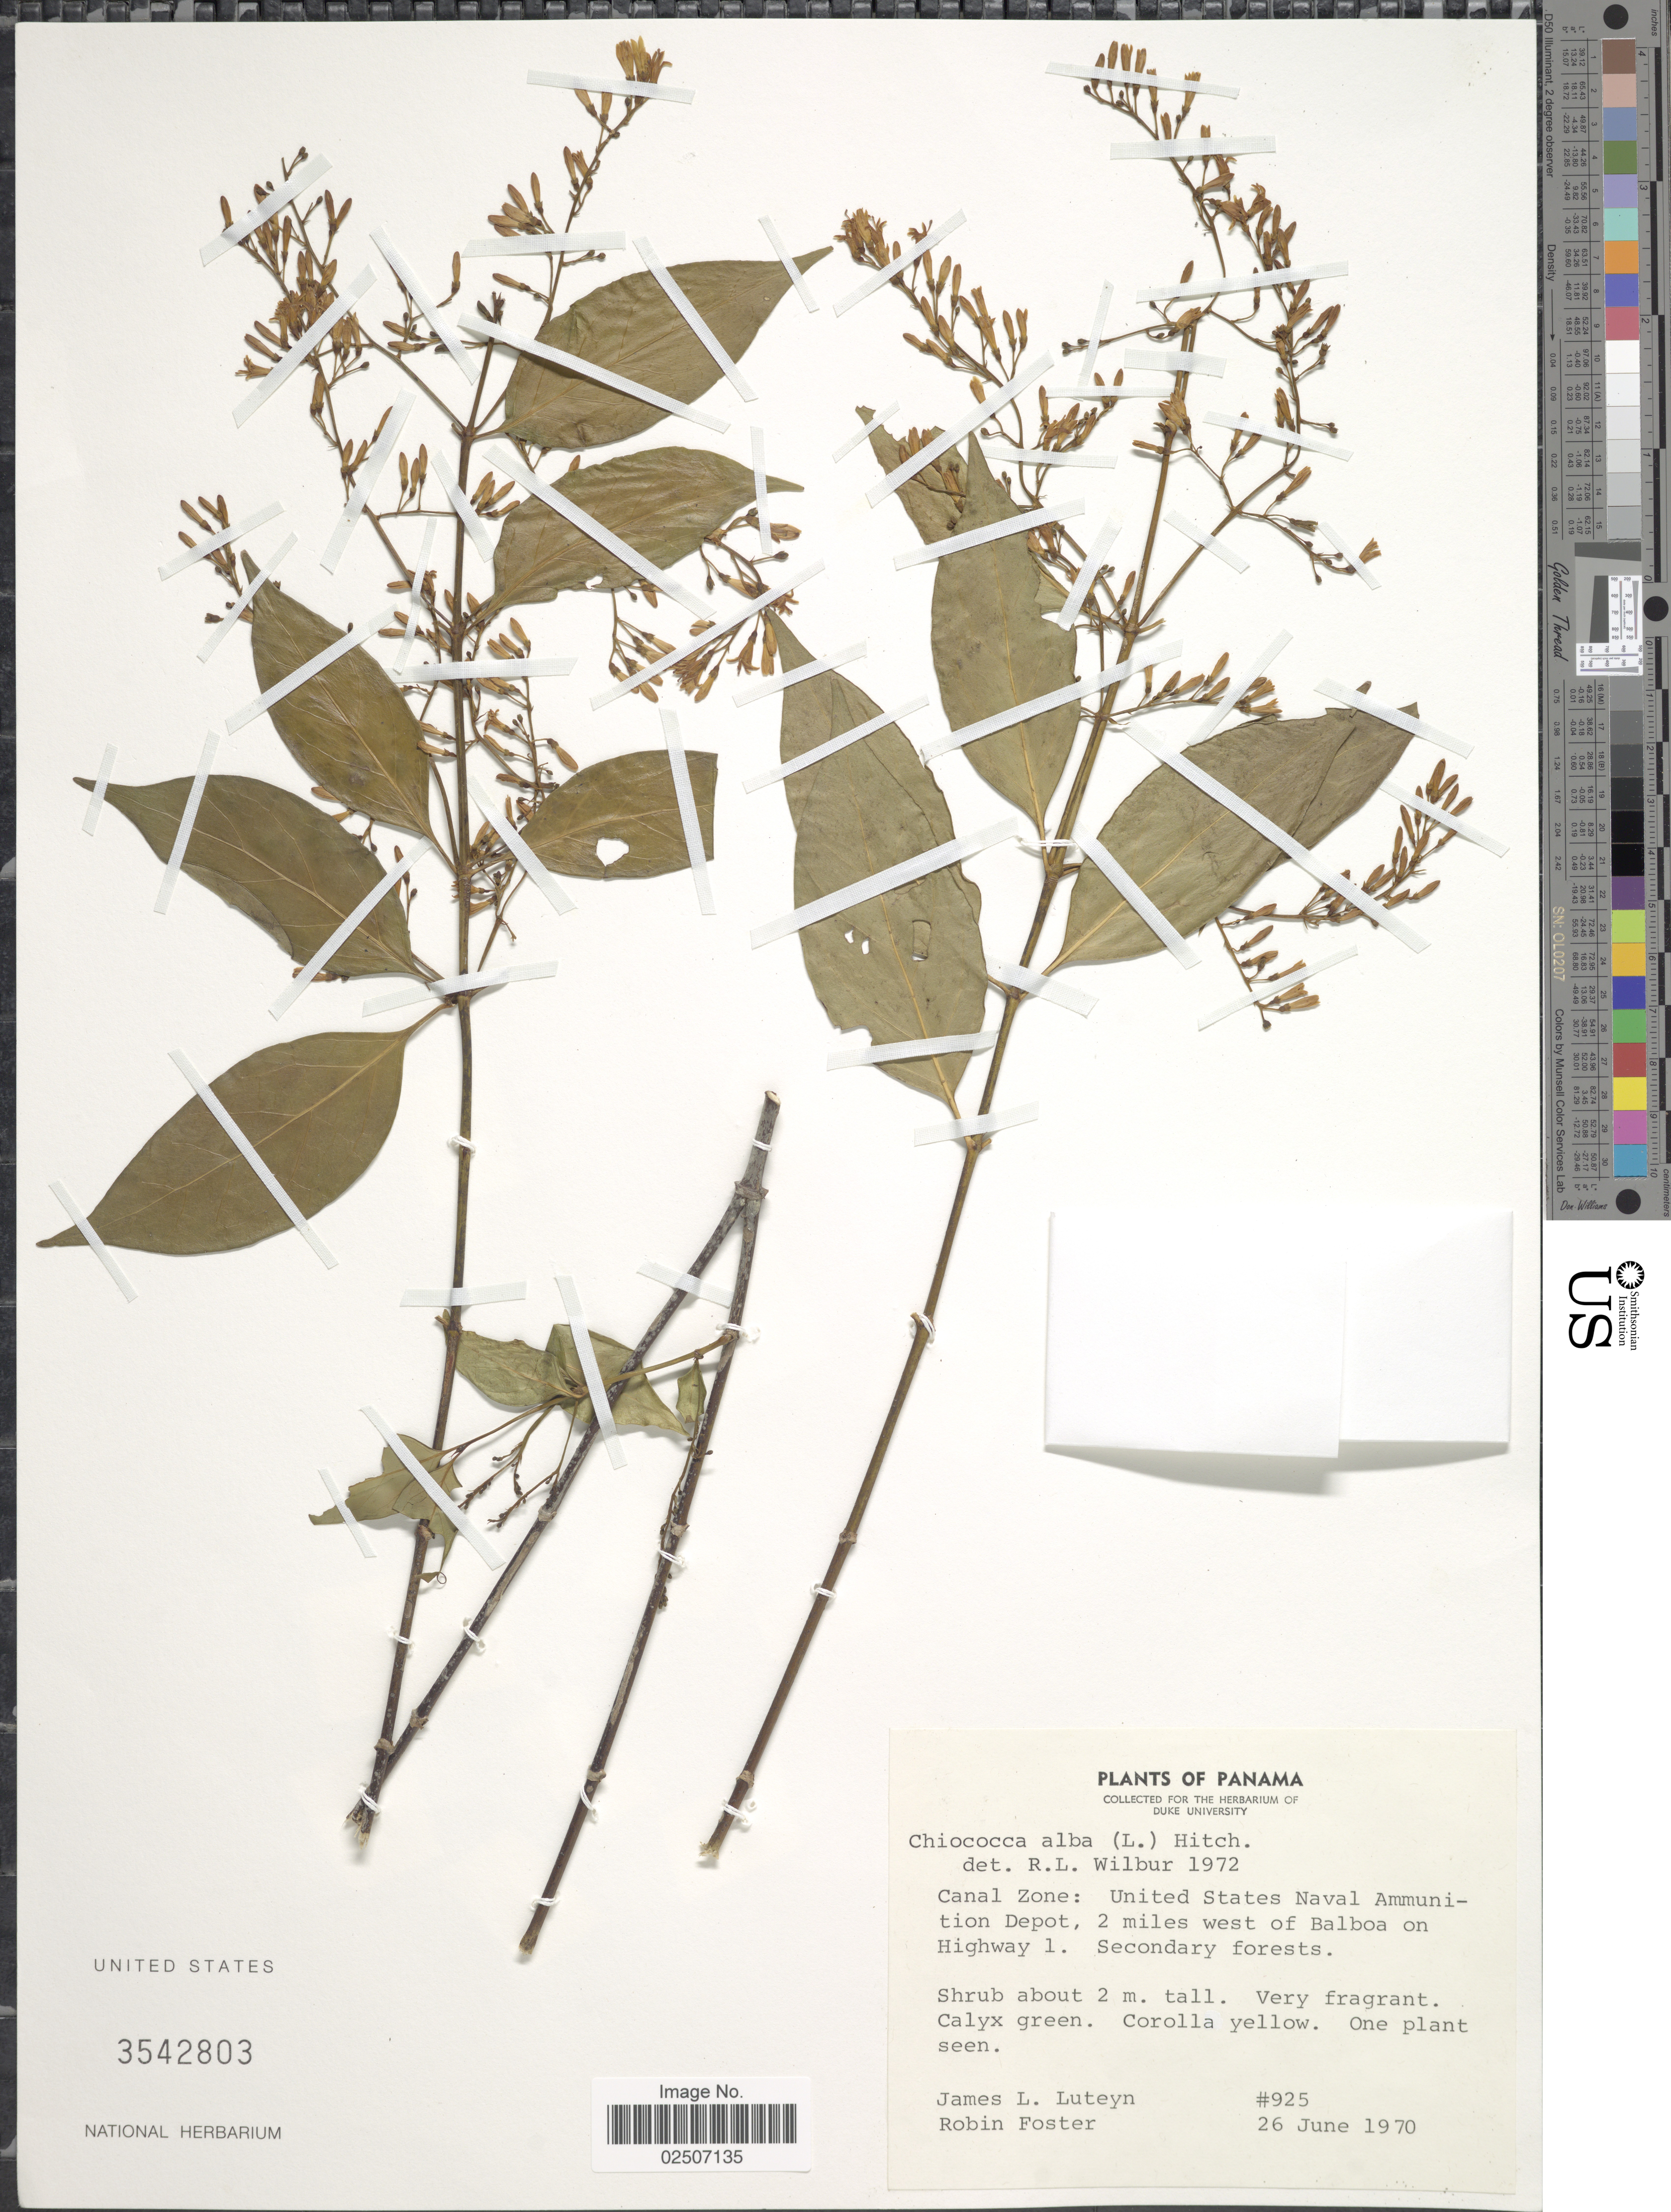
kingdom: Plantae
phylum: Tracheophyta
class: Magnoliopsida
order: Gentianales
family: Rubiaceae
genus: Chiococca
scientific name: Chiococca alba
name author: (L.) Hitchc.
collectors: J. L. Luteyn & R. B. Foster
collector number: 925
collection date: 1970-06-26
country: Panama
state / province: Colón / Panamá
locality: Canal Zone: United States Naval Ammunition Depot, 2 miles west of Balboa on Highway 1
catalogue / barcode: US 3542803